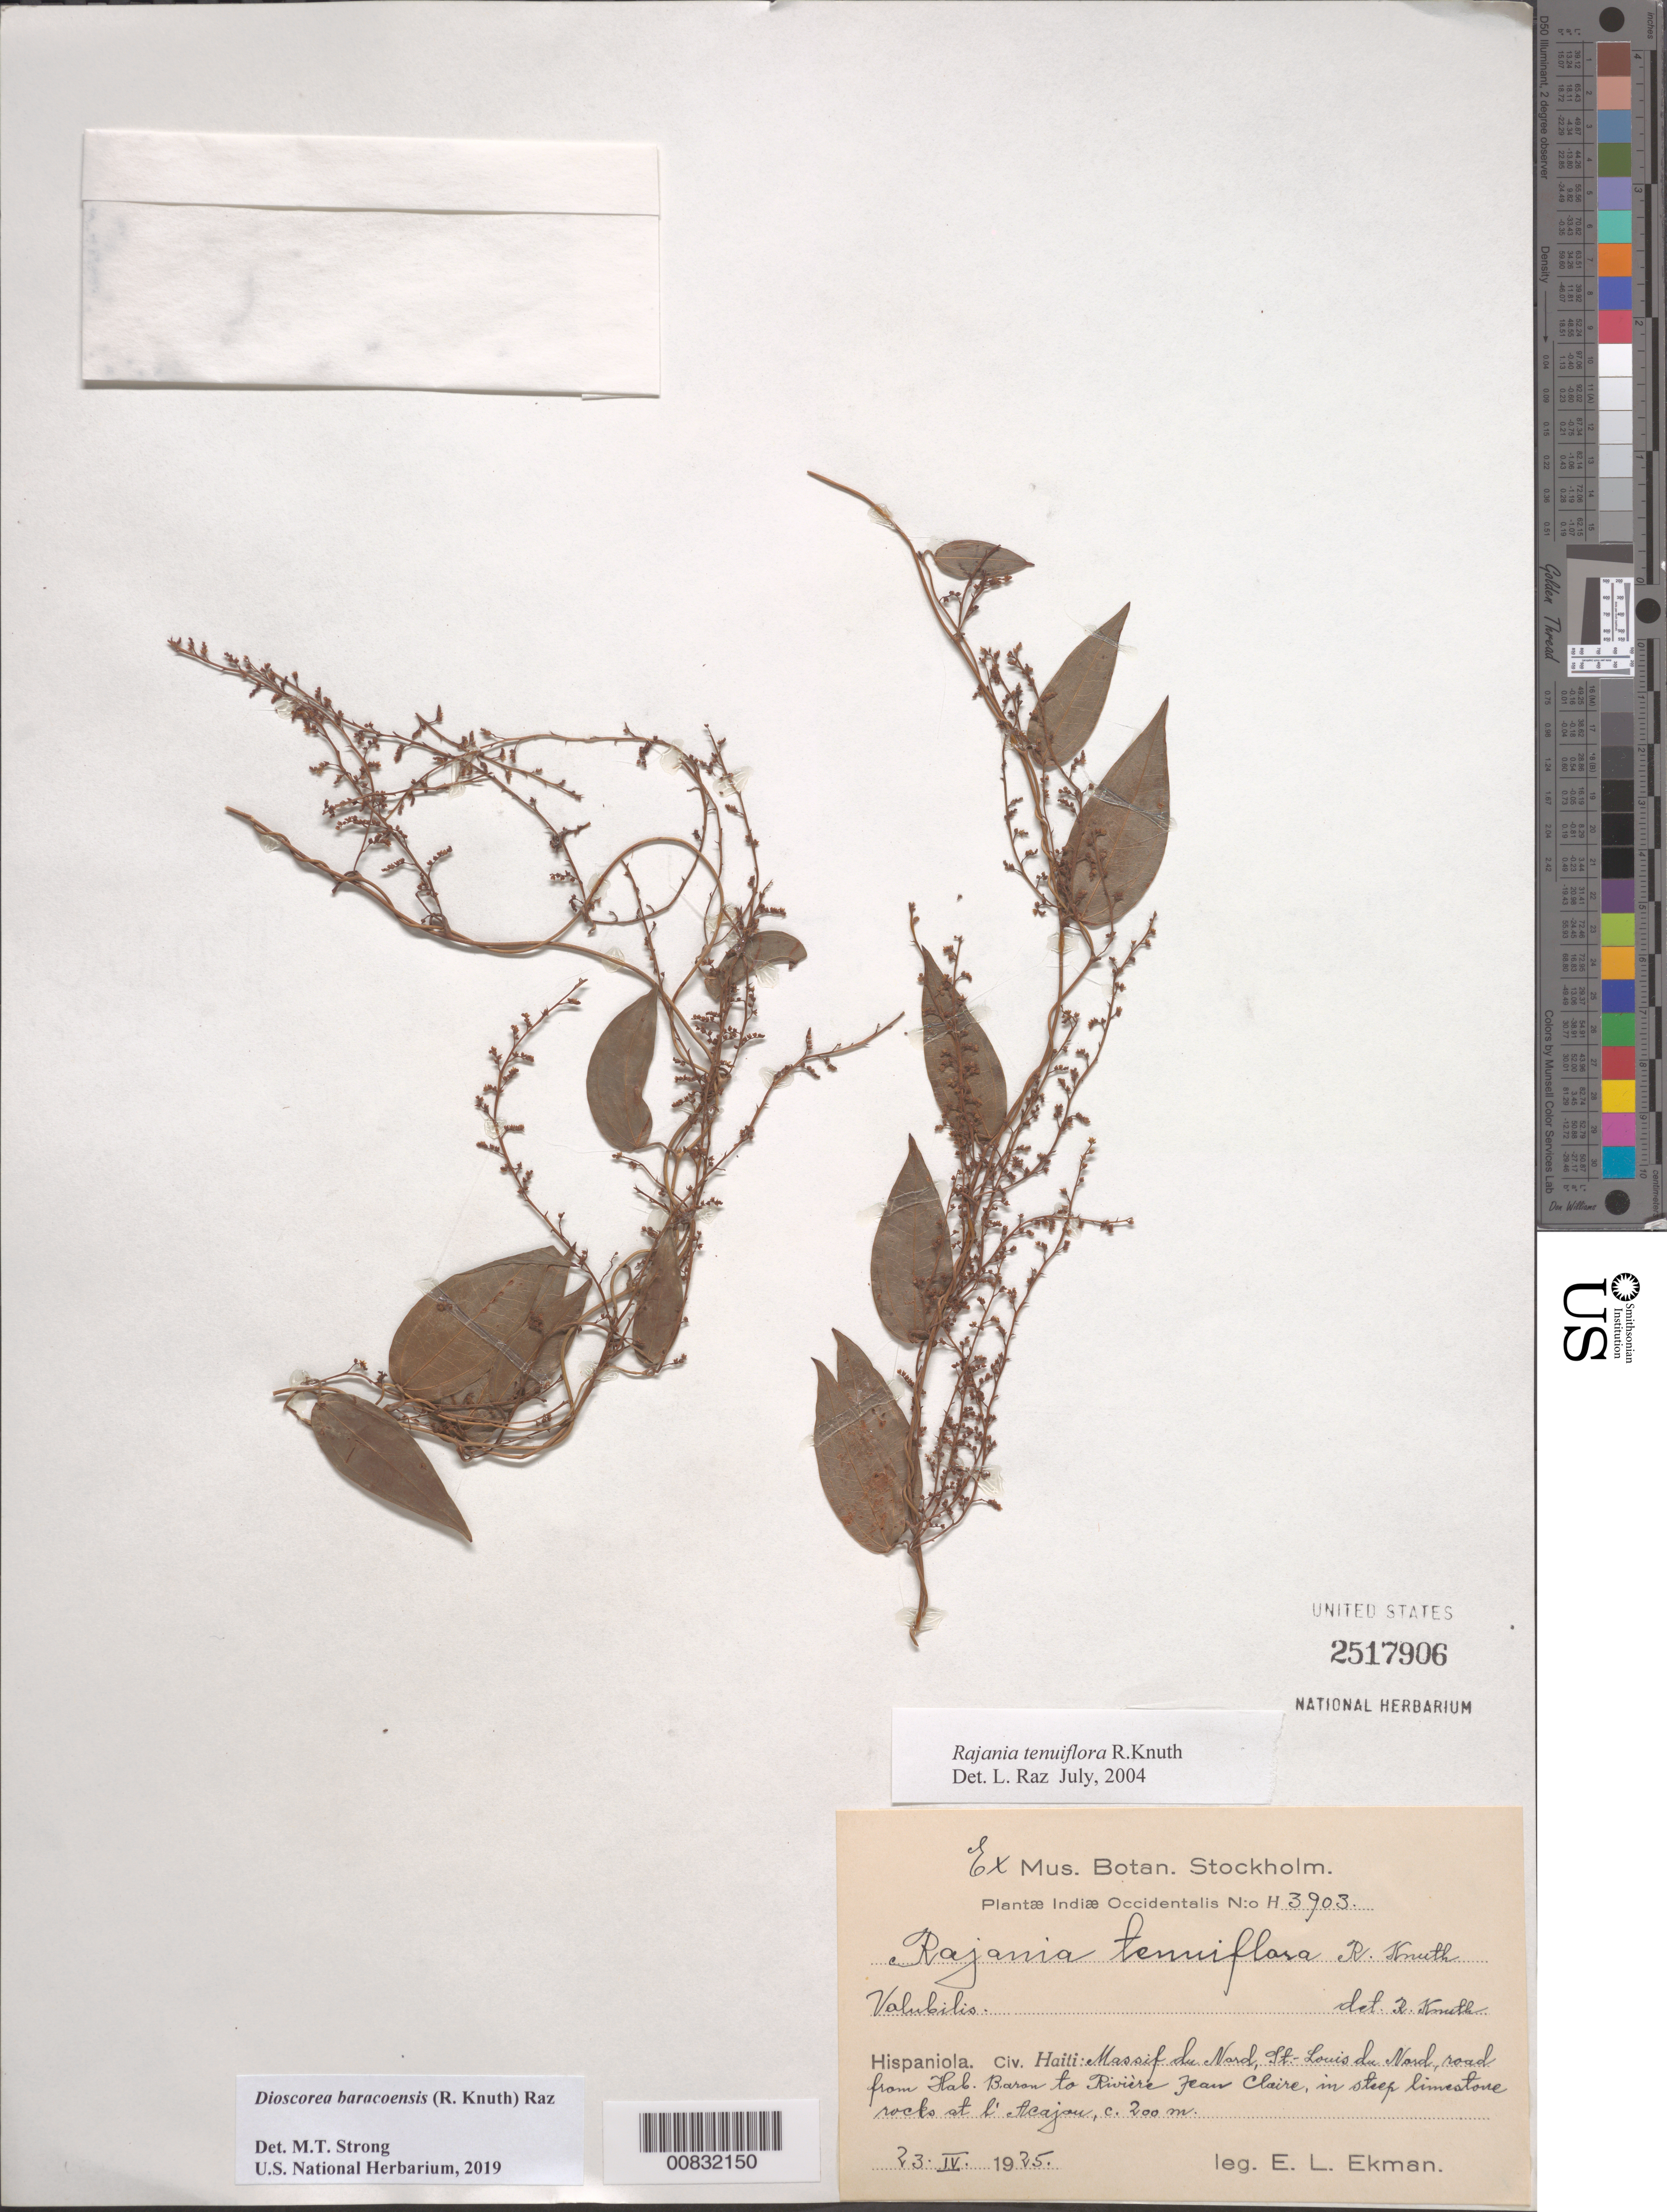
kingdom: Plantae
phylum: Tracheophyta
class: Liliopsida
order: Dioscoreales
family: Dioscoreaceae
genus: Dioscorea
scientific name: Dioscorea baracoensis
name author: (R. Knuth) Raz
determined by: Strong, M. T., (US), Smithsonian Institution - National Museum of Natural History (UNITED STATES)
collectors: E. L. Ekman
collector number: H 3903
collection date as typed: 23 Apr 1925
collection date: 1925-04-23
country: Haiti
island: Hispaniola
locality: Massif du Nord, St-Louis du Nord, road from Hab. Baron to Rivière Jean Claire. At l'Acajou.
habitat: In steep limestone rocks.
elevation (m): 200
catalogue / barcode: US 2517906